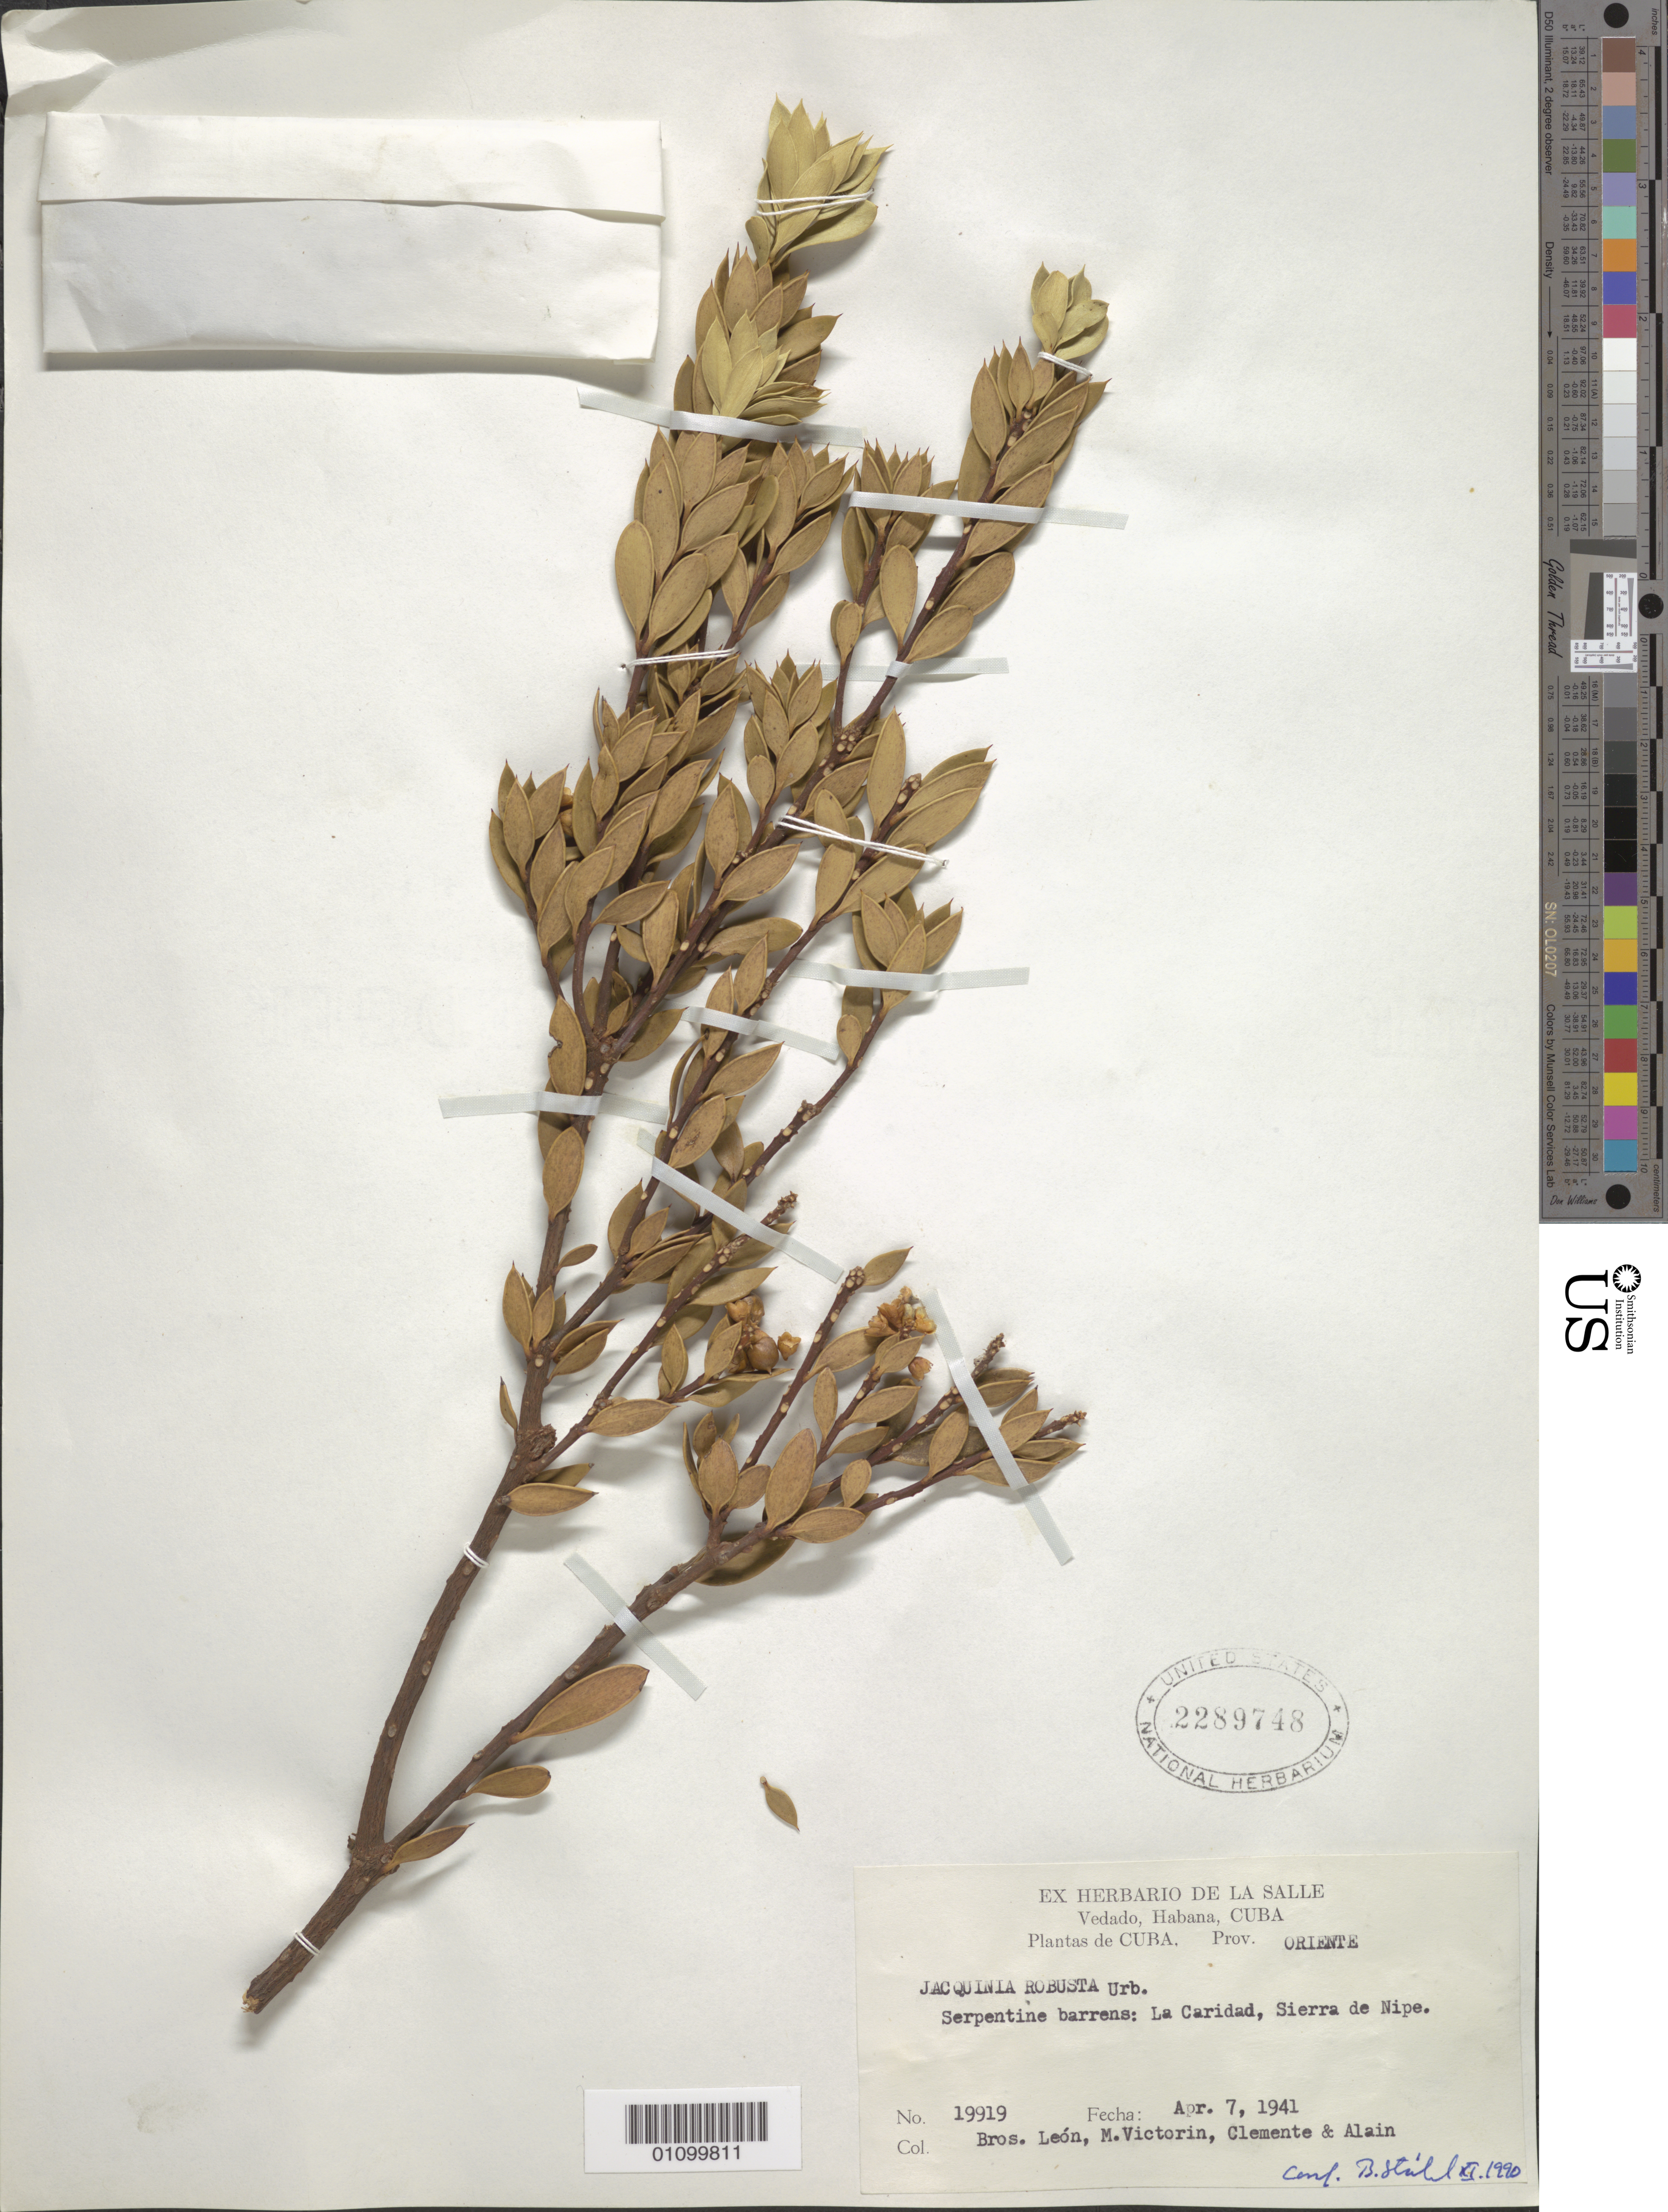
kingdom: Plantae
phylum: Tracheophyta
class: Magnoliopsida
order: Ericales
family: Primulaceae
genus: Jacquinia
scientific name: Jacquinia robusta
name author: Urb.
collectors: Bro. León, F. Victorin, Bro. Clemente & A. H. Liogier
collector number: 19919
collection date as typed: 07 Apr 1941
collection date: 1941-04-07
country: Cuba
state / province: Holguín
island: Cuba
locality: Serpentine barrens: La Caridad, Sierra de Nipe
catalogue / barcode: US 2289748